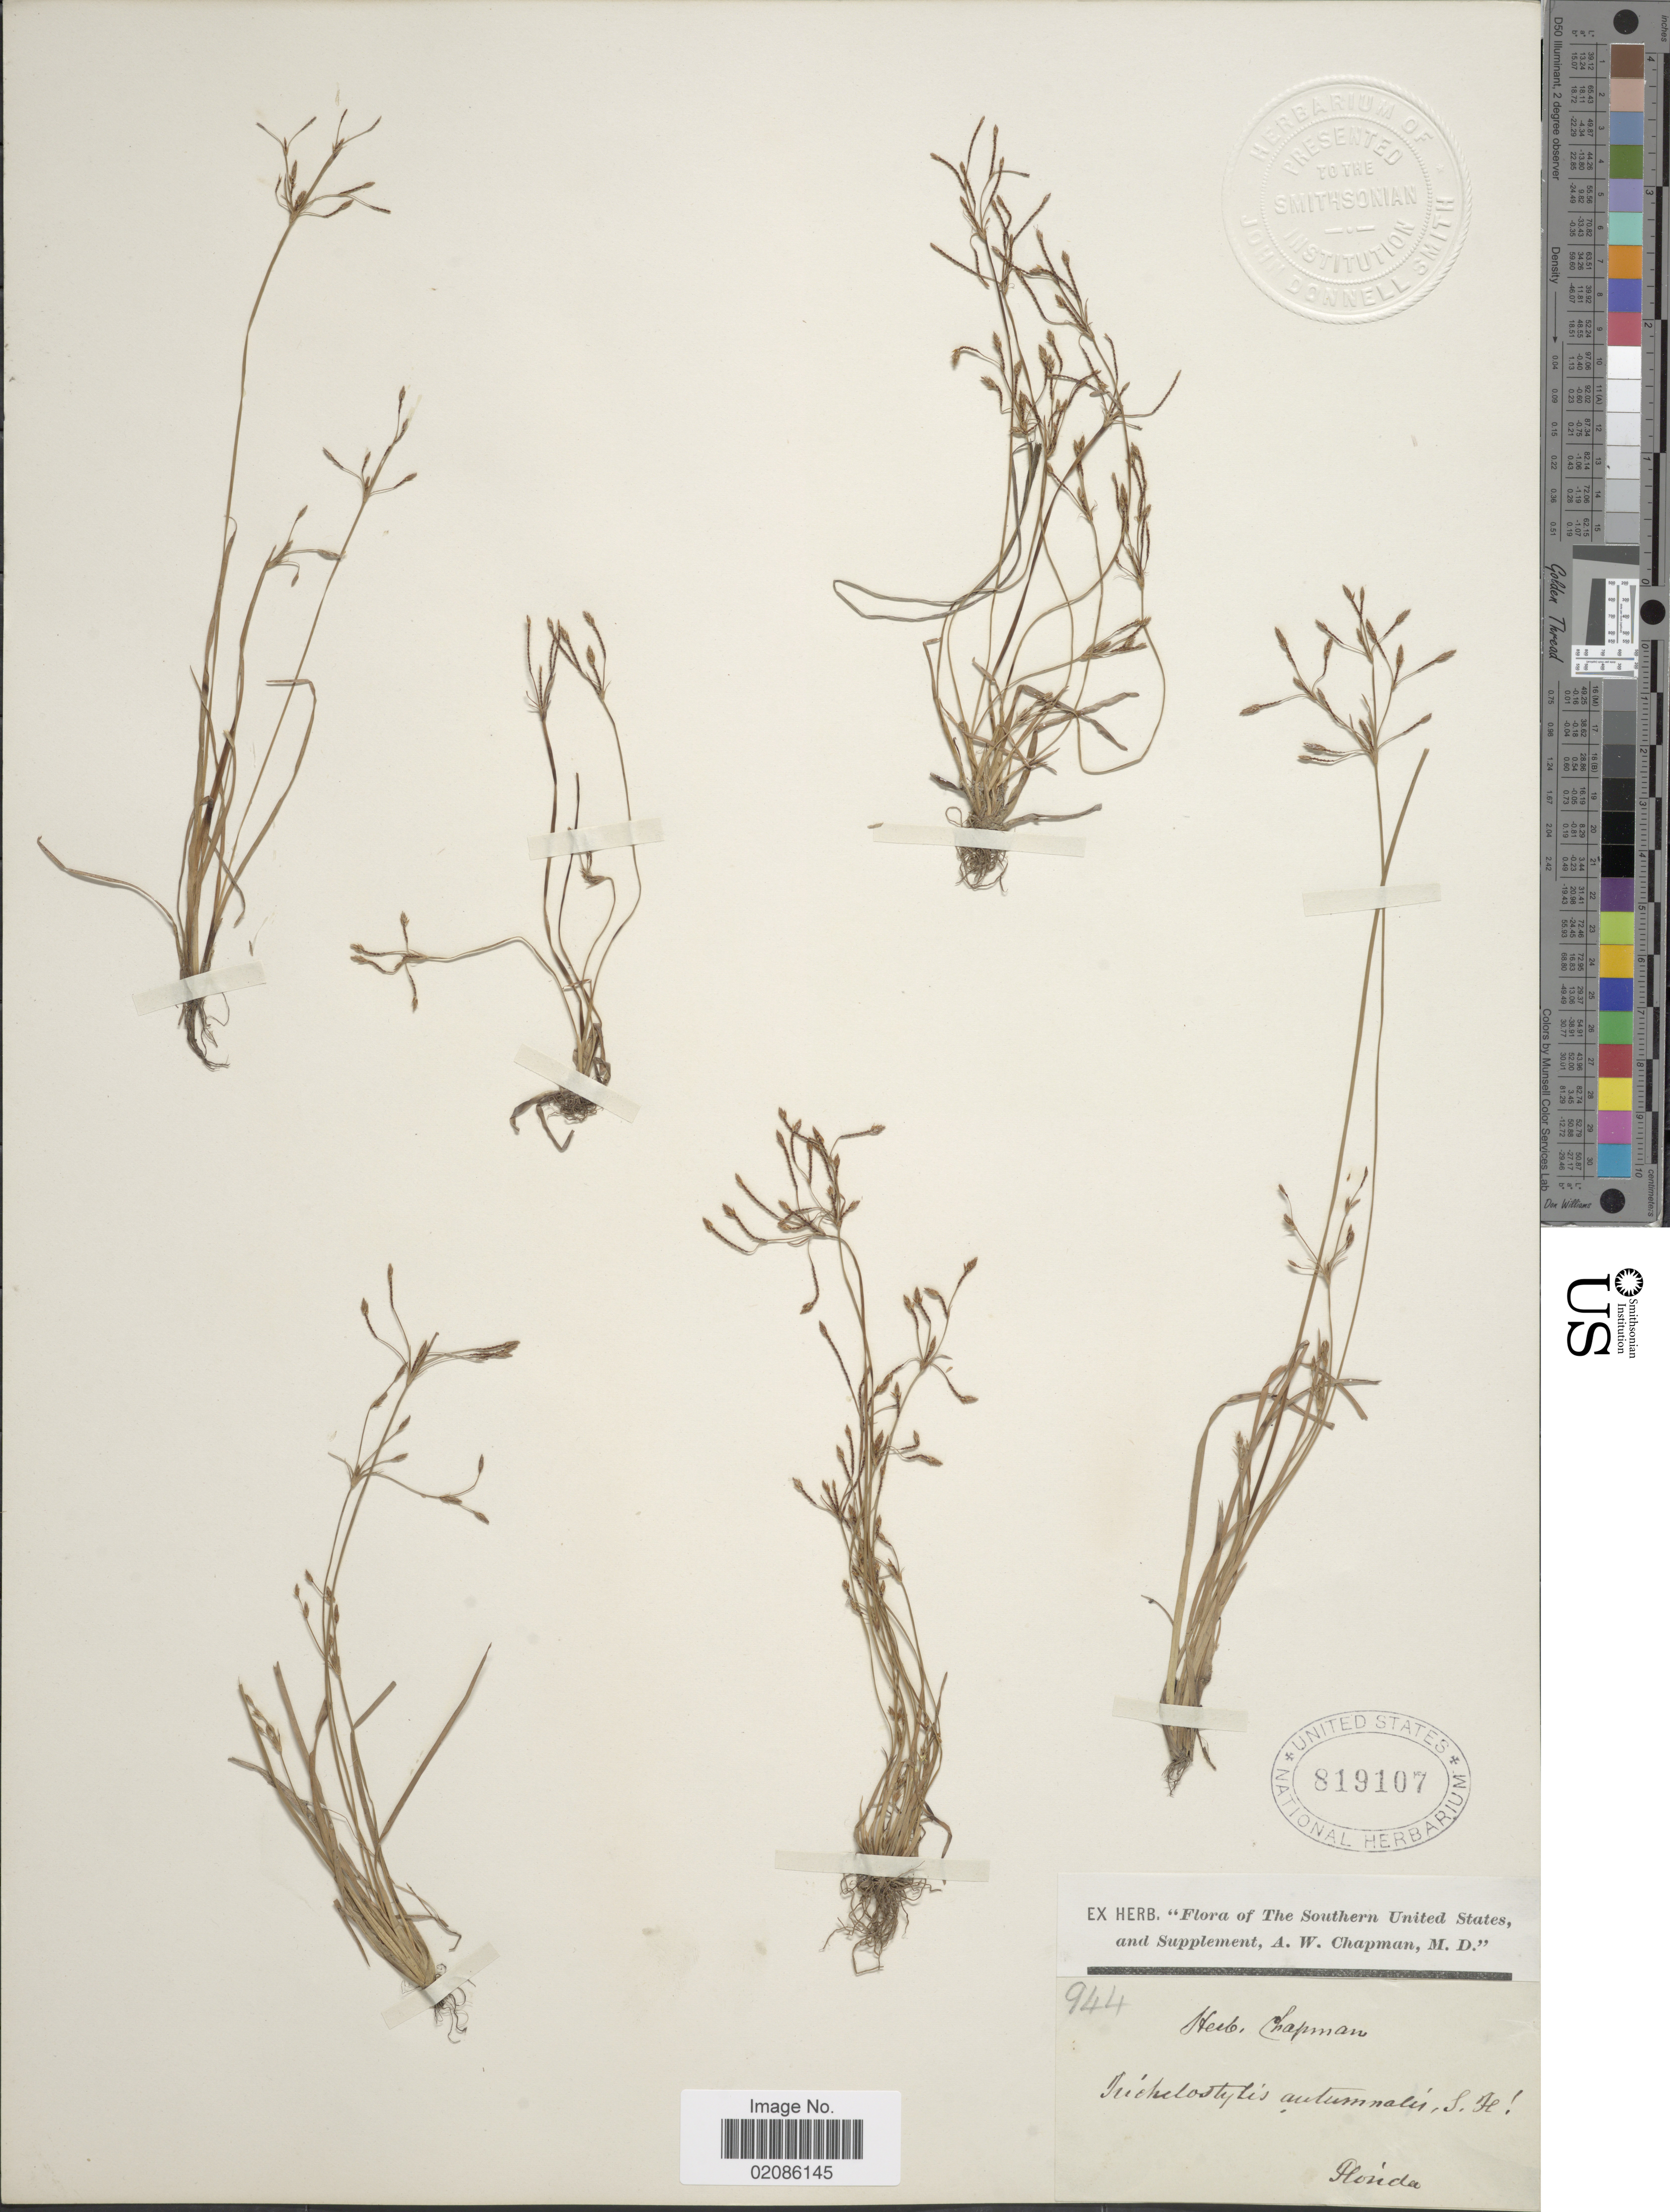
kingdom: Plantae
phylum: Tracheophyta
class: Liliopsida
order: Poales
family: Cyperaceae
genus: Fimbristylis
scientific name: Fimbristylis autumnalis (L.) Roem. & Schult.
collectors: A. W. Chapman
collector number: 944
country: United States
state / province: Florida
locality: Southern United States, and Supplement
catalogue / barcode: US 819107